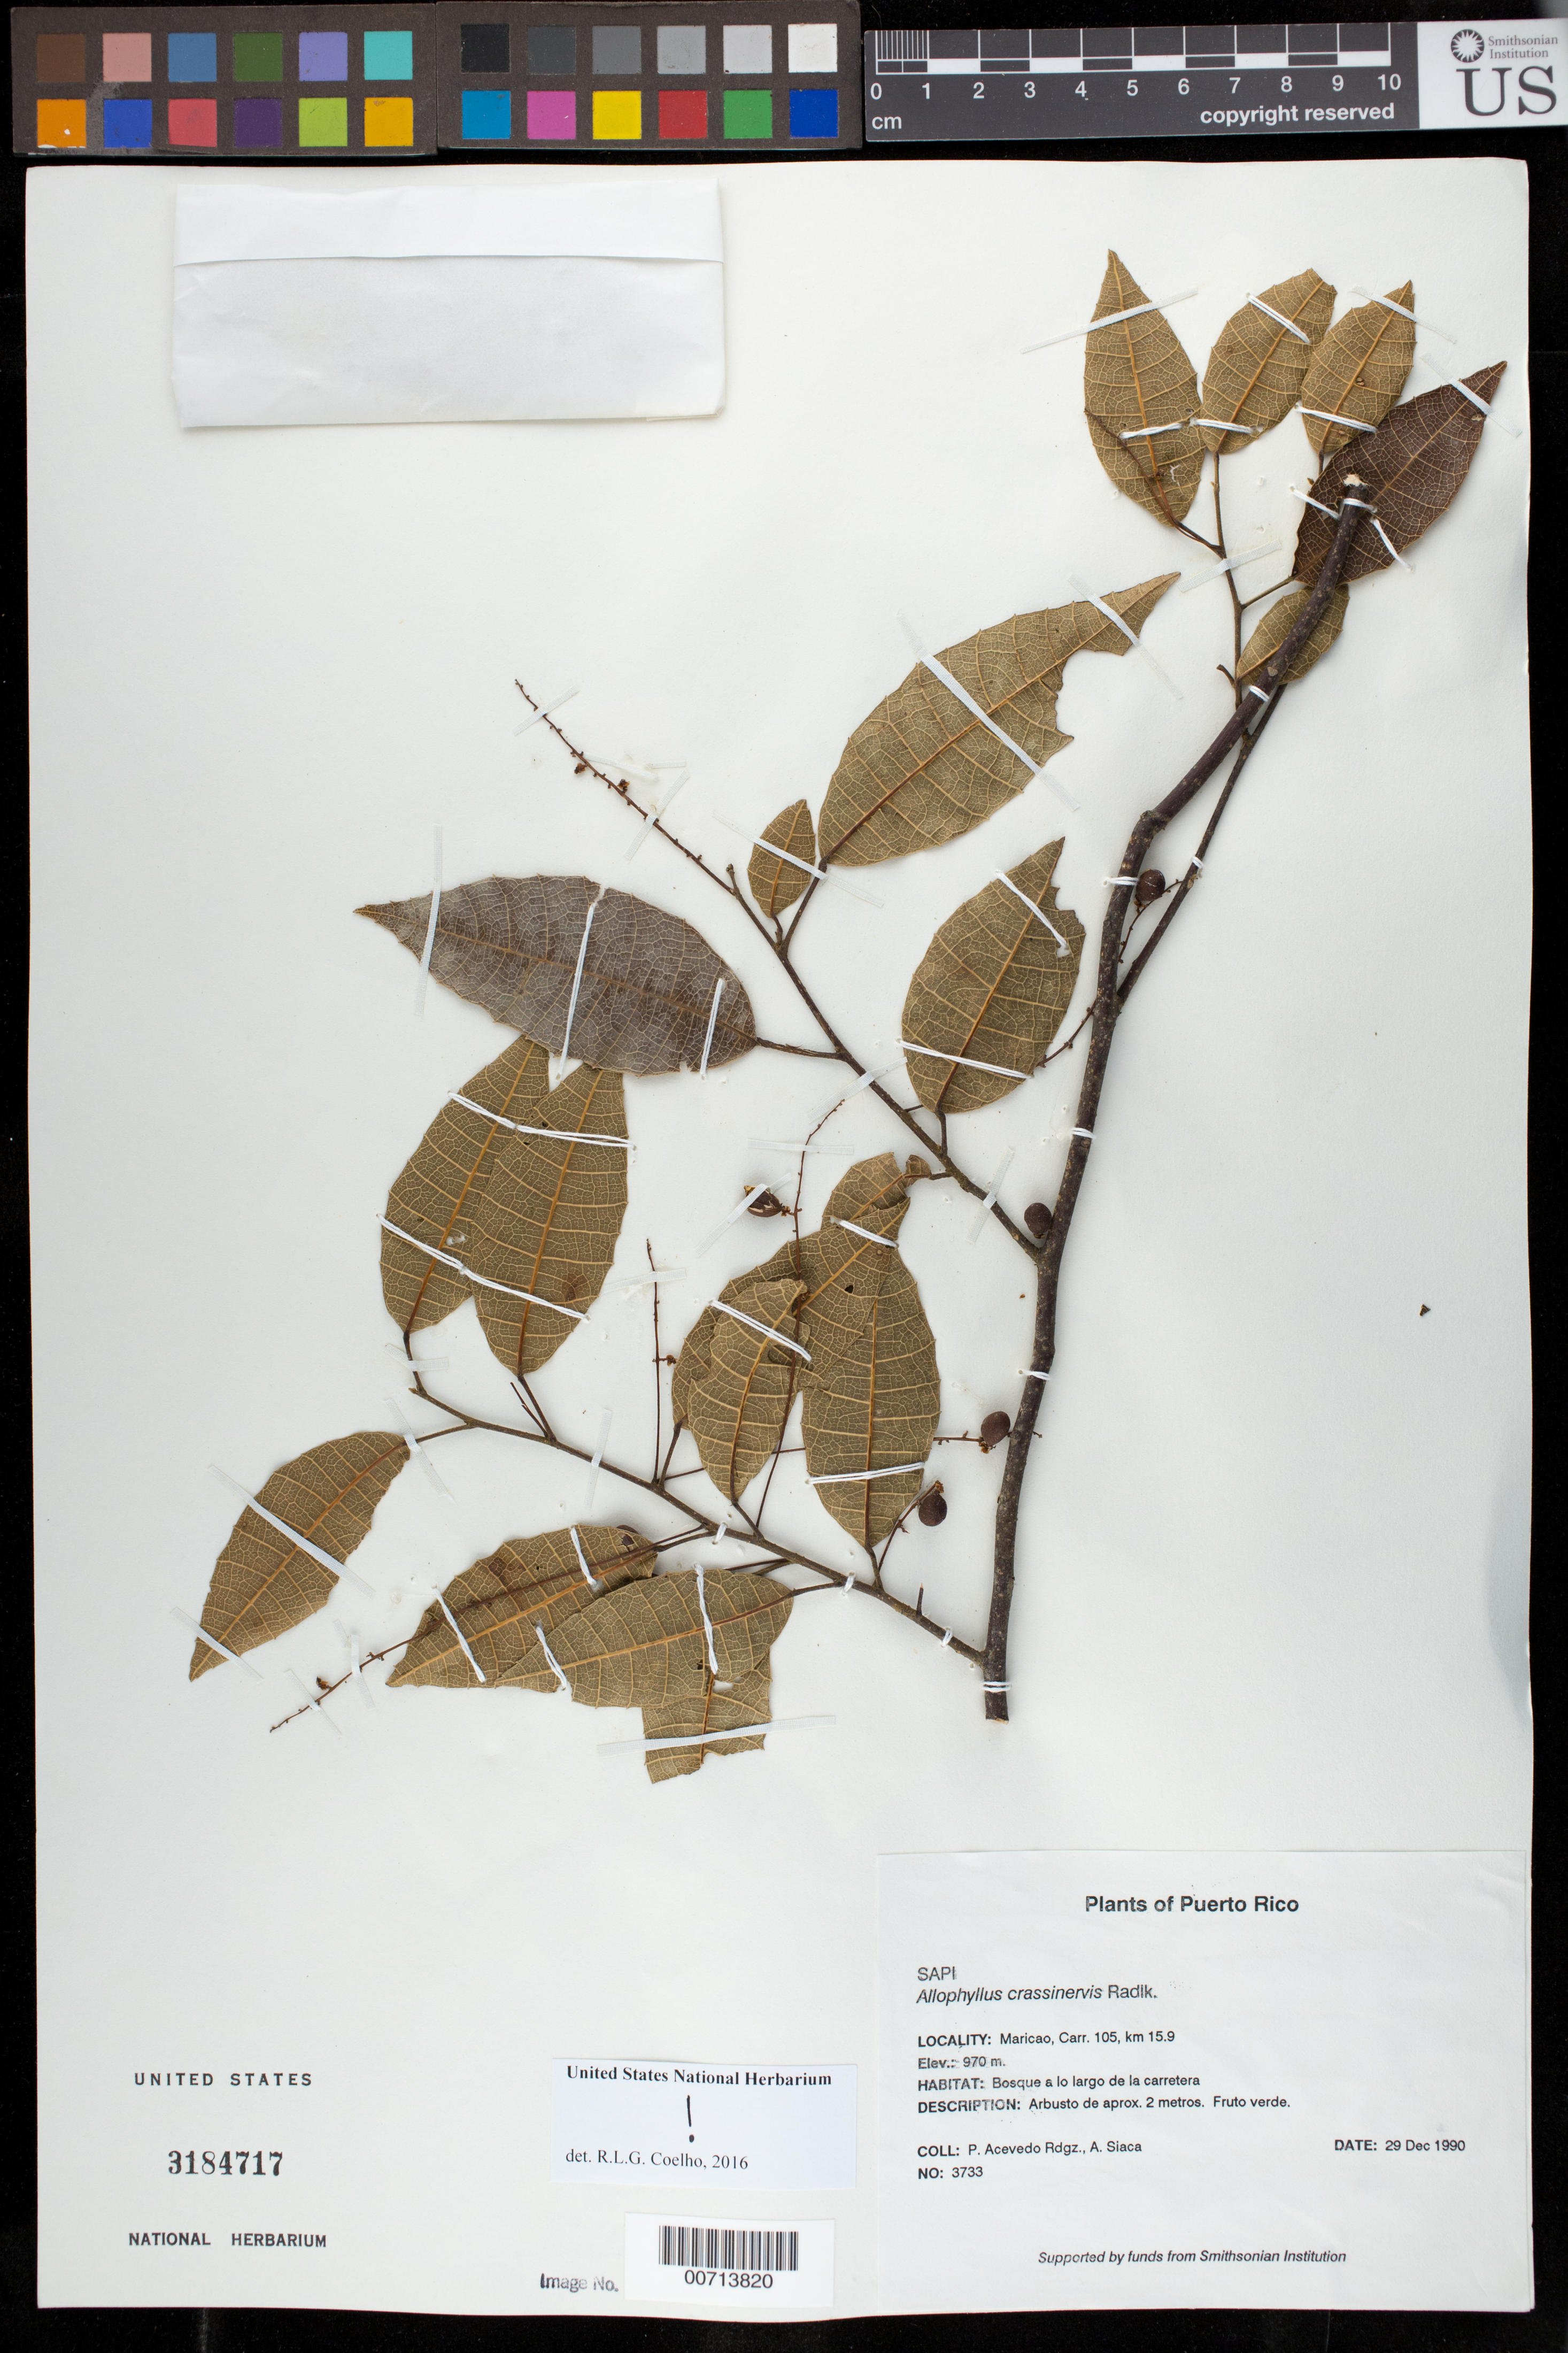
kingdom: Plantae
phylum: Tracheophyta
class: Magnoliopsida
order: Sapindales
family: Sapindaceae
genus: Allophylus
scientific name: Allophylus crassinervis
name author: Radlk.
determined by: Coelho, Rubens L. G.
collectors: P. Acevedo-Rodr. & A. Siaca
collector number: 3733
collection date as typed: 29 Dec 1990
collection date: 1990-12-29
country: Puerto Rico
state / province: Maricao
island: Puerto Rico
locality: Maricao, Carr. 105, km 15.9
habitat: Bosque a lo largo de la carretera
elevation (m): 970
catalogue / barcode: US 3184717